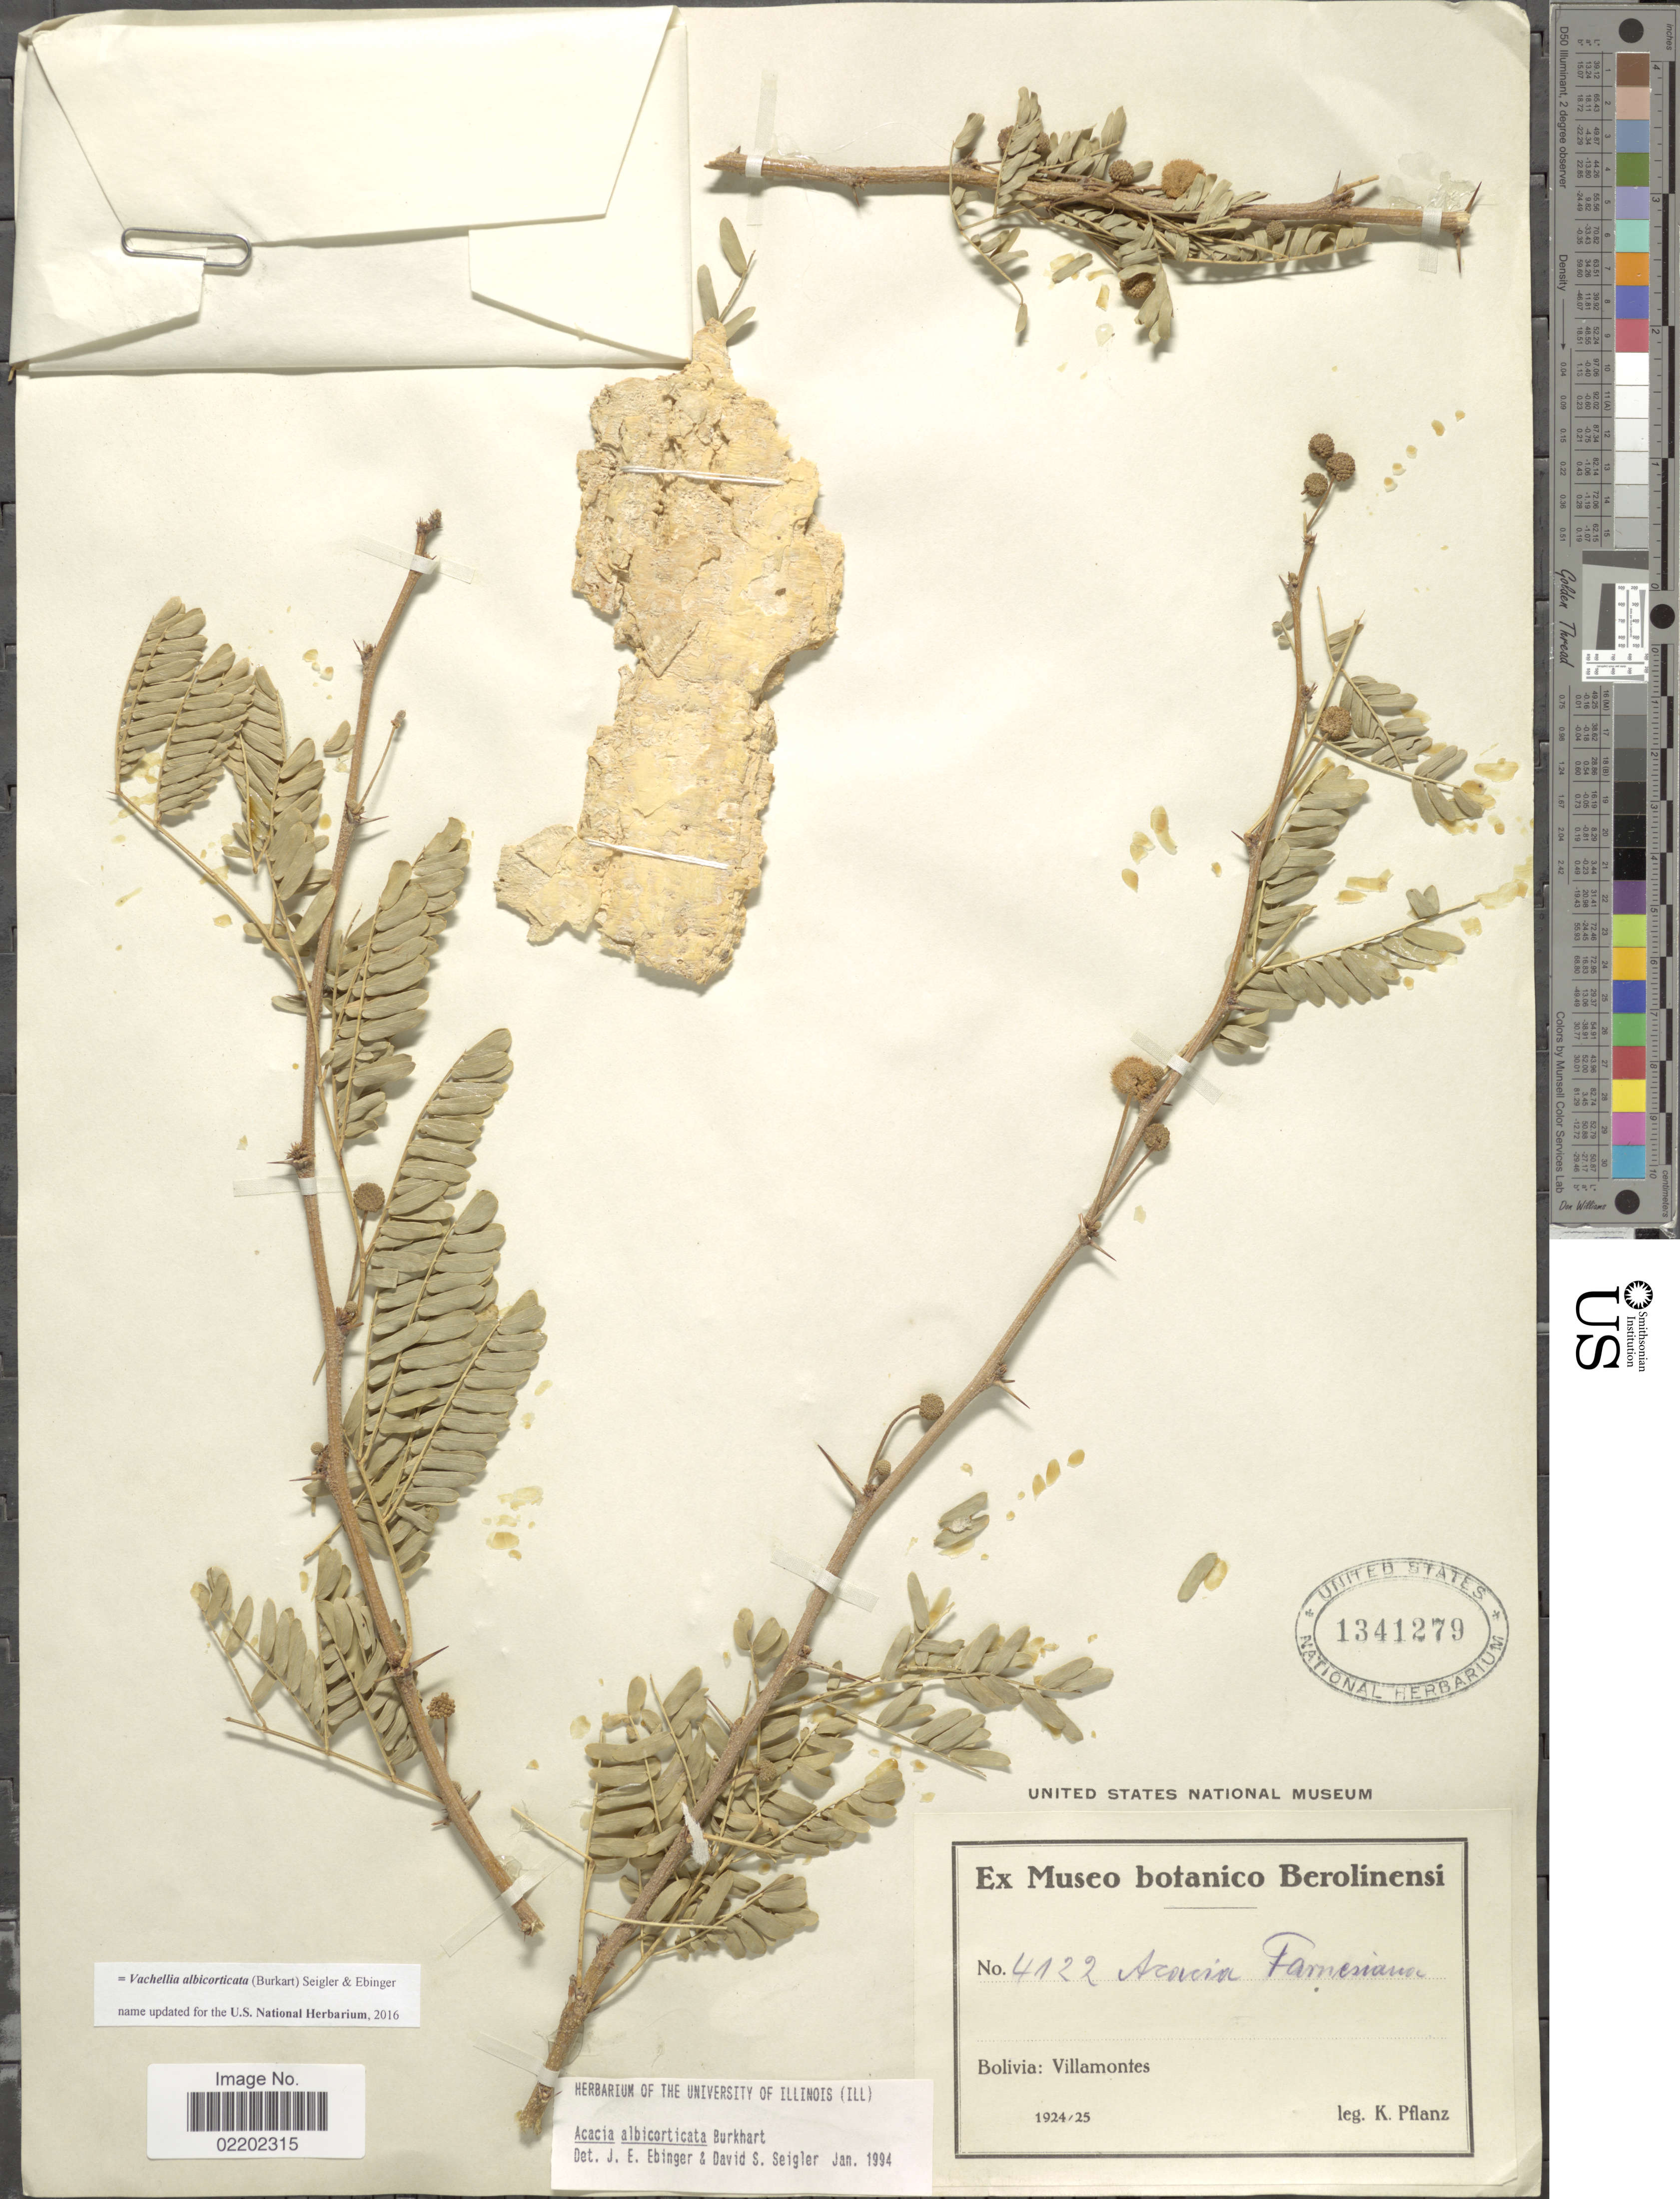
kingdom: Plantae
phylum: Tracheophyta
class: Magnoliopsida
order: Fabales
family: Fabaceae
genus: Vachellia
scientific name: Vachellia albicorticata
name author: (Burkart) Seigler & Ebinger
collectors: K. Pflanz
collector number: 4122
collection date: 1924/1925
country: Bolivia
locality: Villamontes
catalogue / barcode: US 1341279